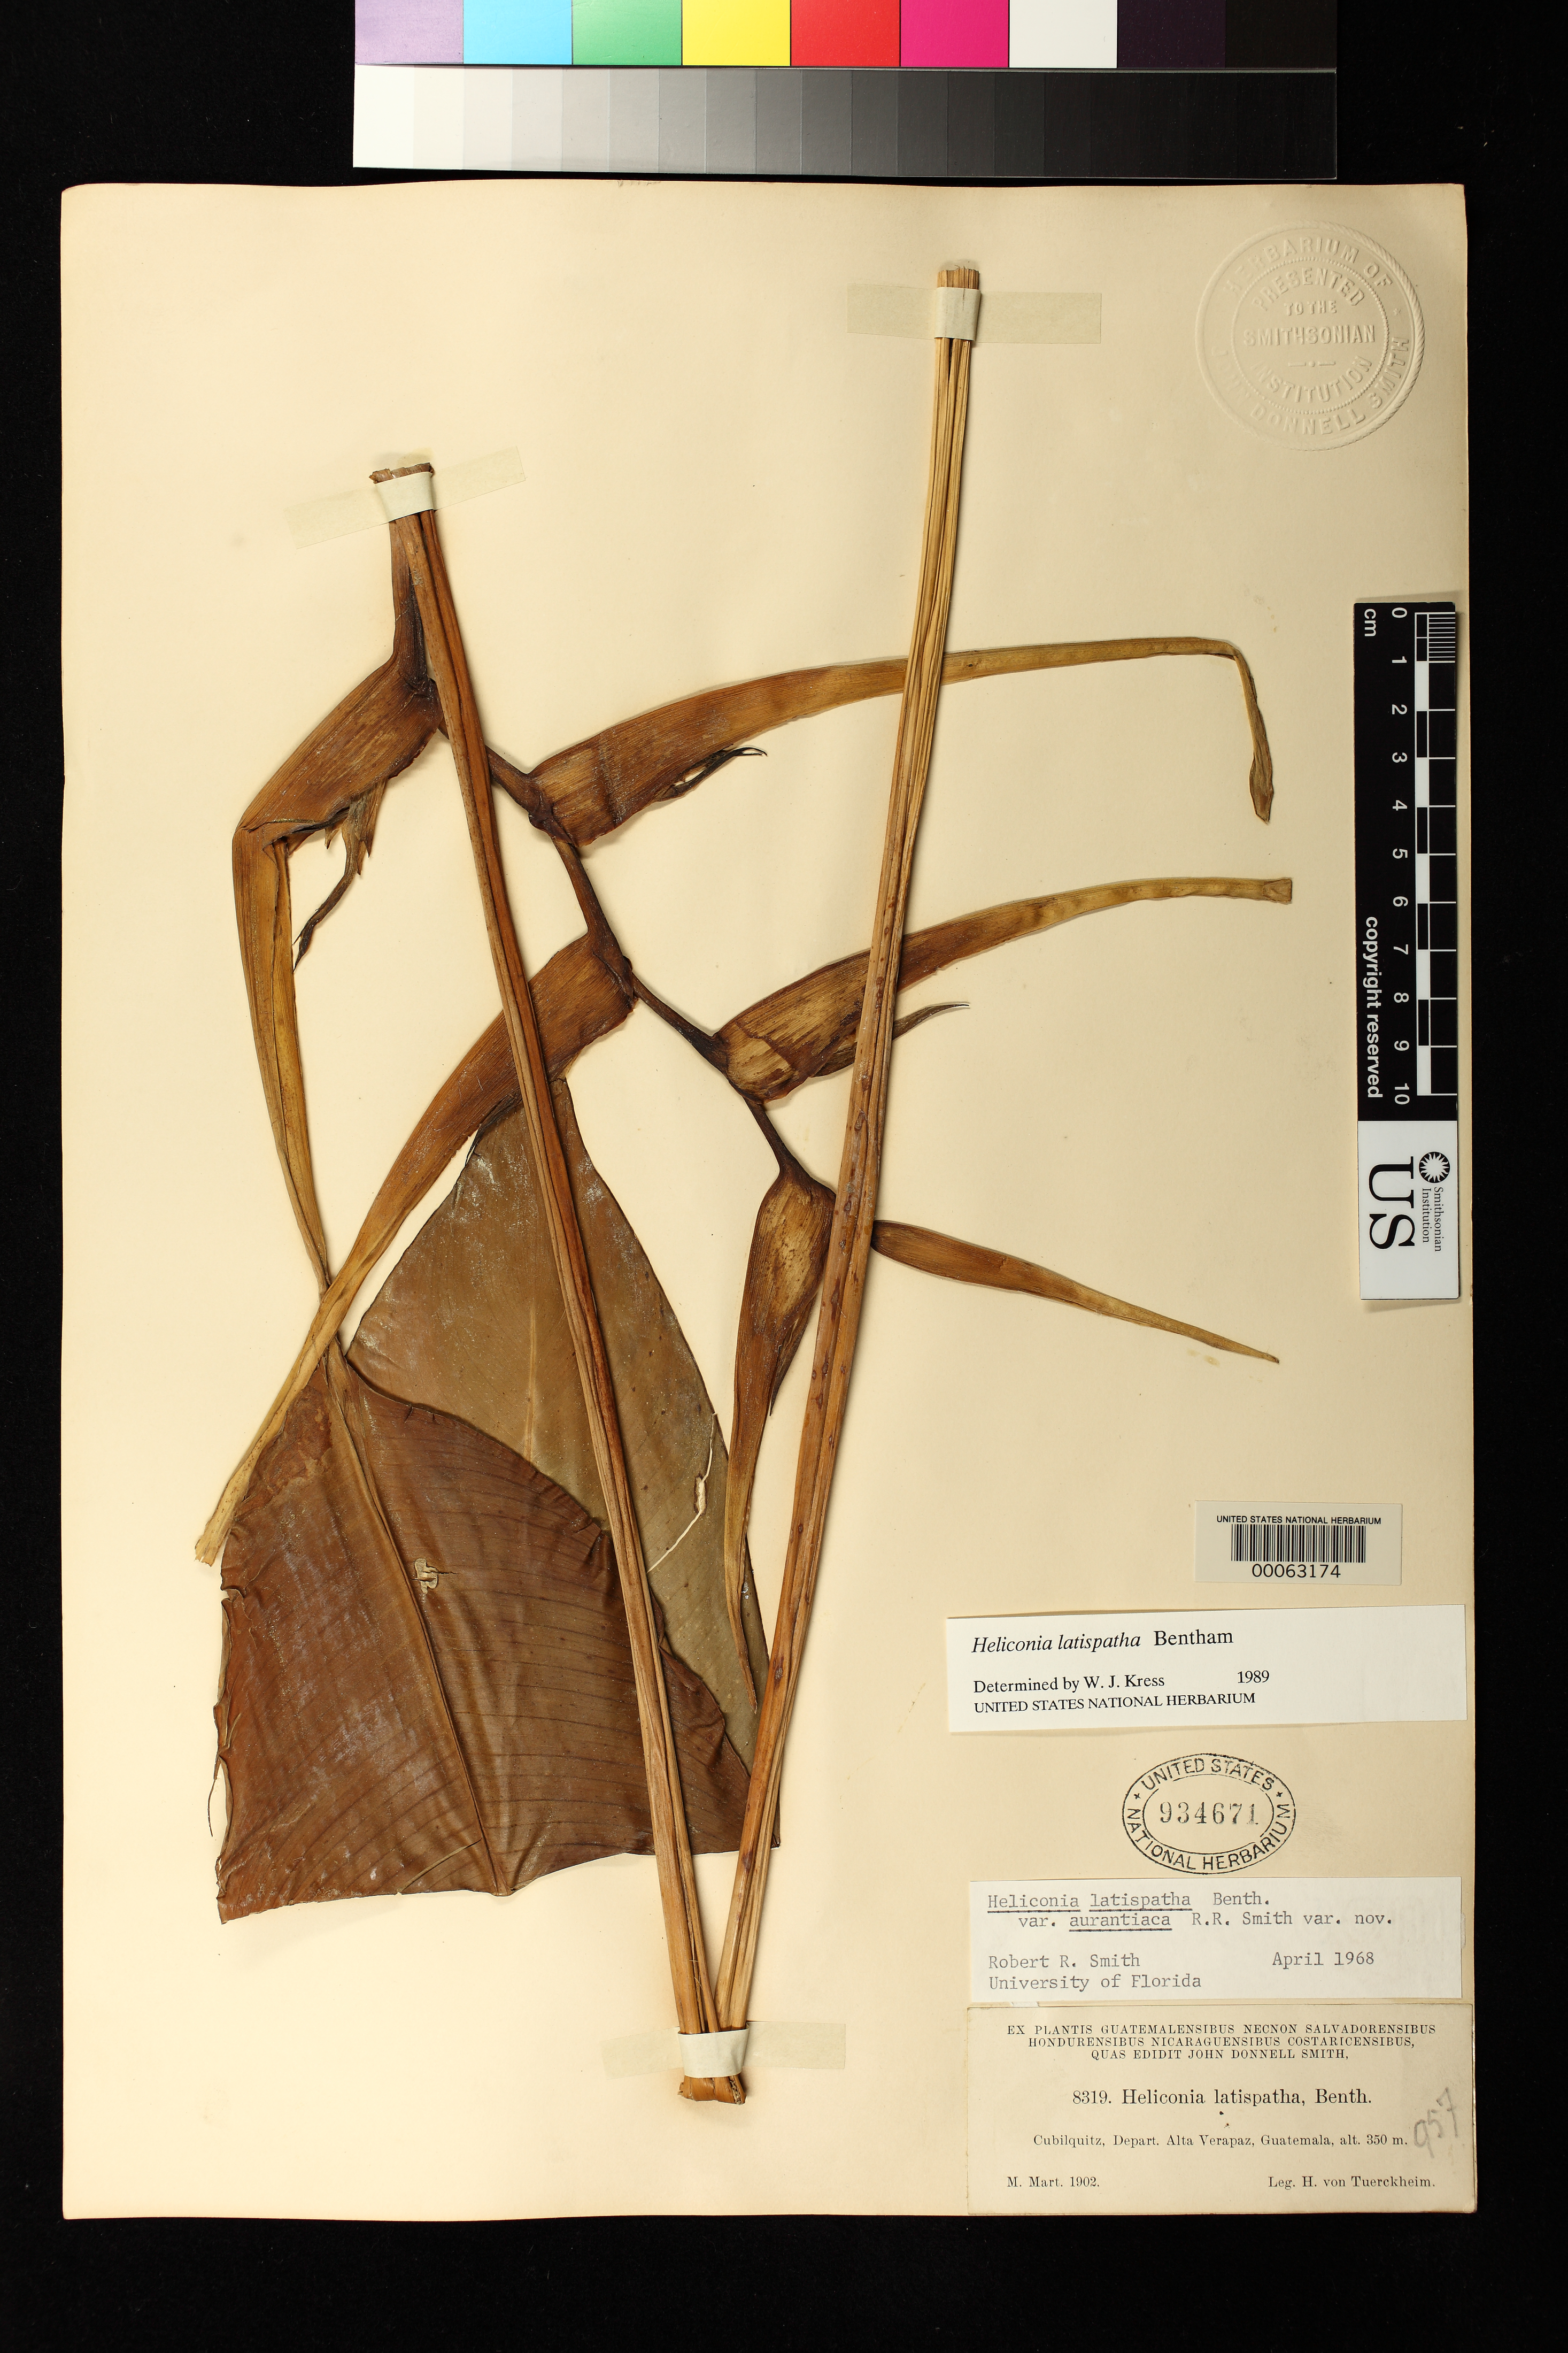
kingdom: Plantae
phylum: Tracheophyta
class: Liliopsida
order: Zingiberales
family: Heliconiaceae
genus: Heliconia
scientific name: Heliconia latispatha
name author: Benth.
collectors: H. von Türckheim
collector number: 8319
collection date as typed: Mar 1902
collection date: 1902-03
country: Guatemala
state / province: Alta Verapaz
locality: Cubilquitz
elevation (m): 350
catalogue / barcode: US 934671